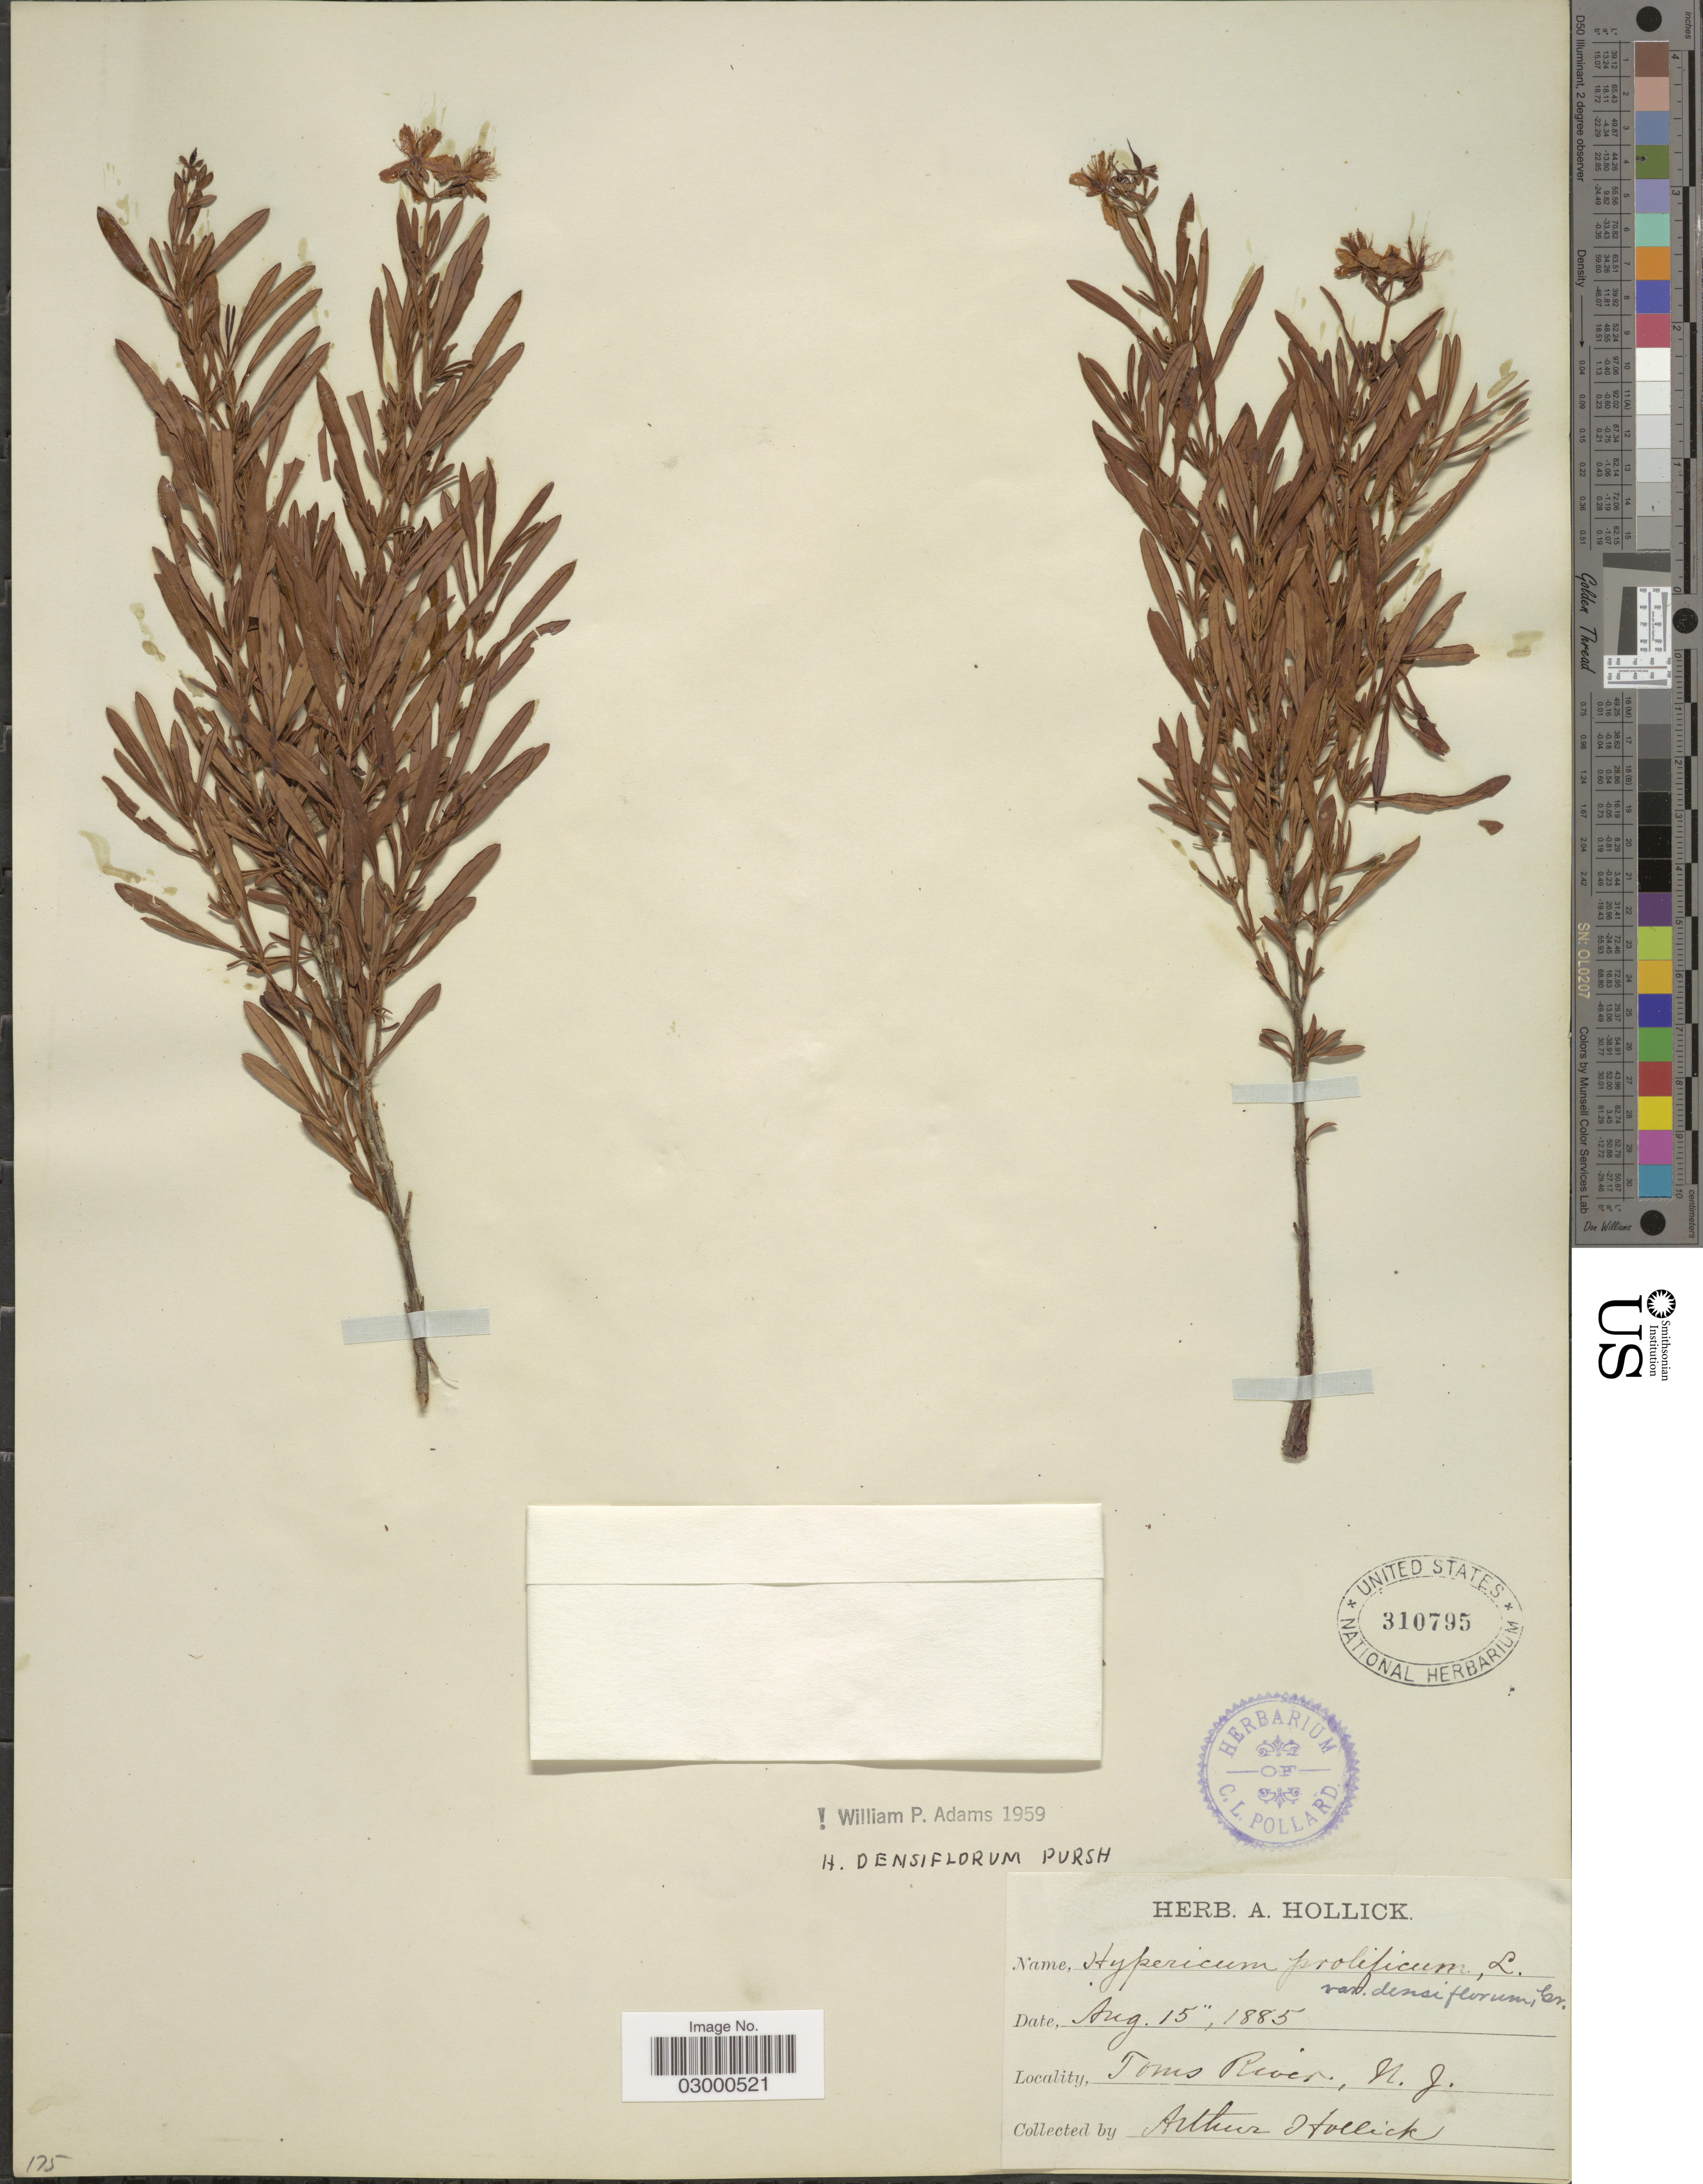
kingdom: Plantae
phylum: Tracheophyta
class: Magnoliopsida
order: Malpighiales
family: Hypericaceae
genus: Hypericum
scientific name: Hypericum densiflorum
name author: Pursh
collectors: A. Hollick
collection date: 1885-08-15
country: United States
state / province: New Jersey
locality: Toms River.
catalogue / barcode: US 310795